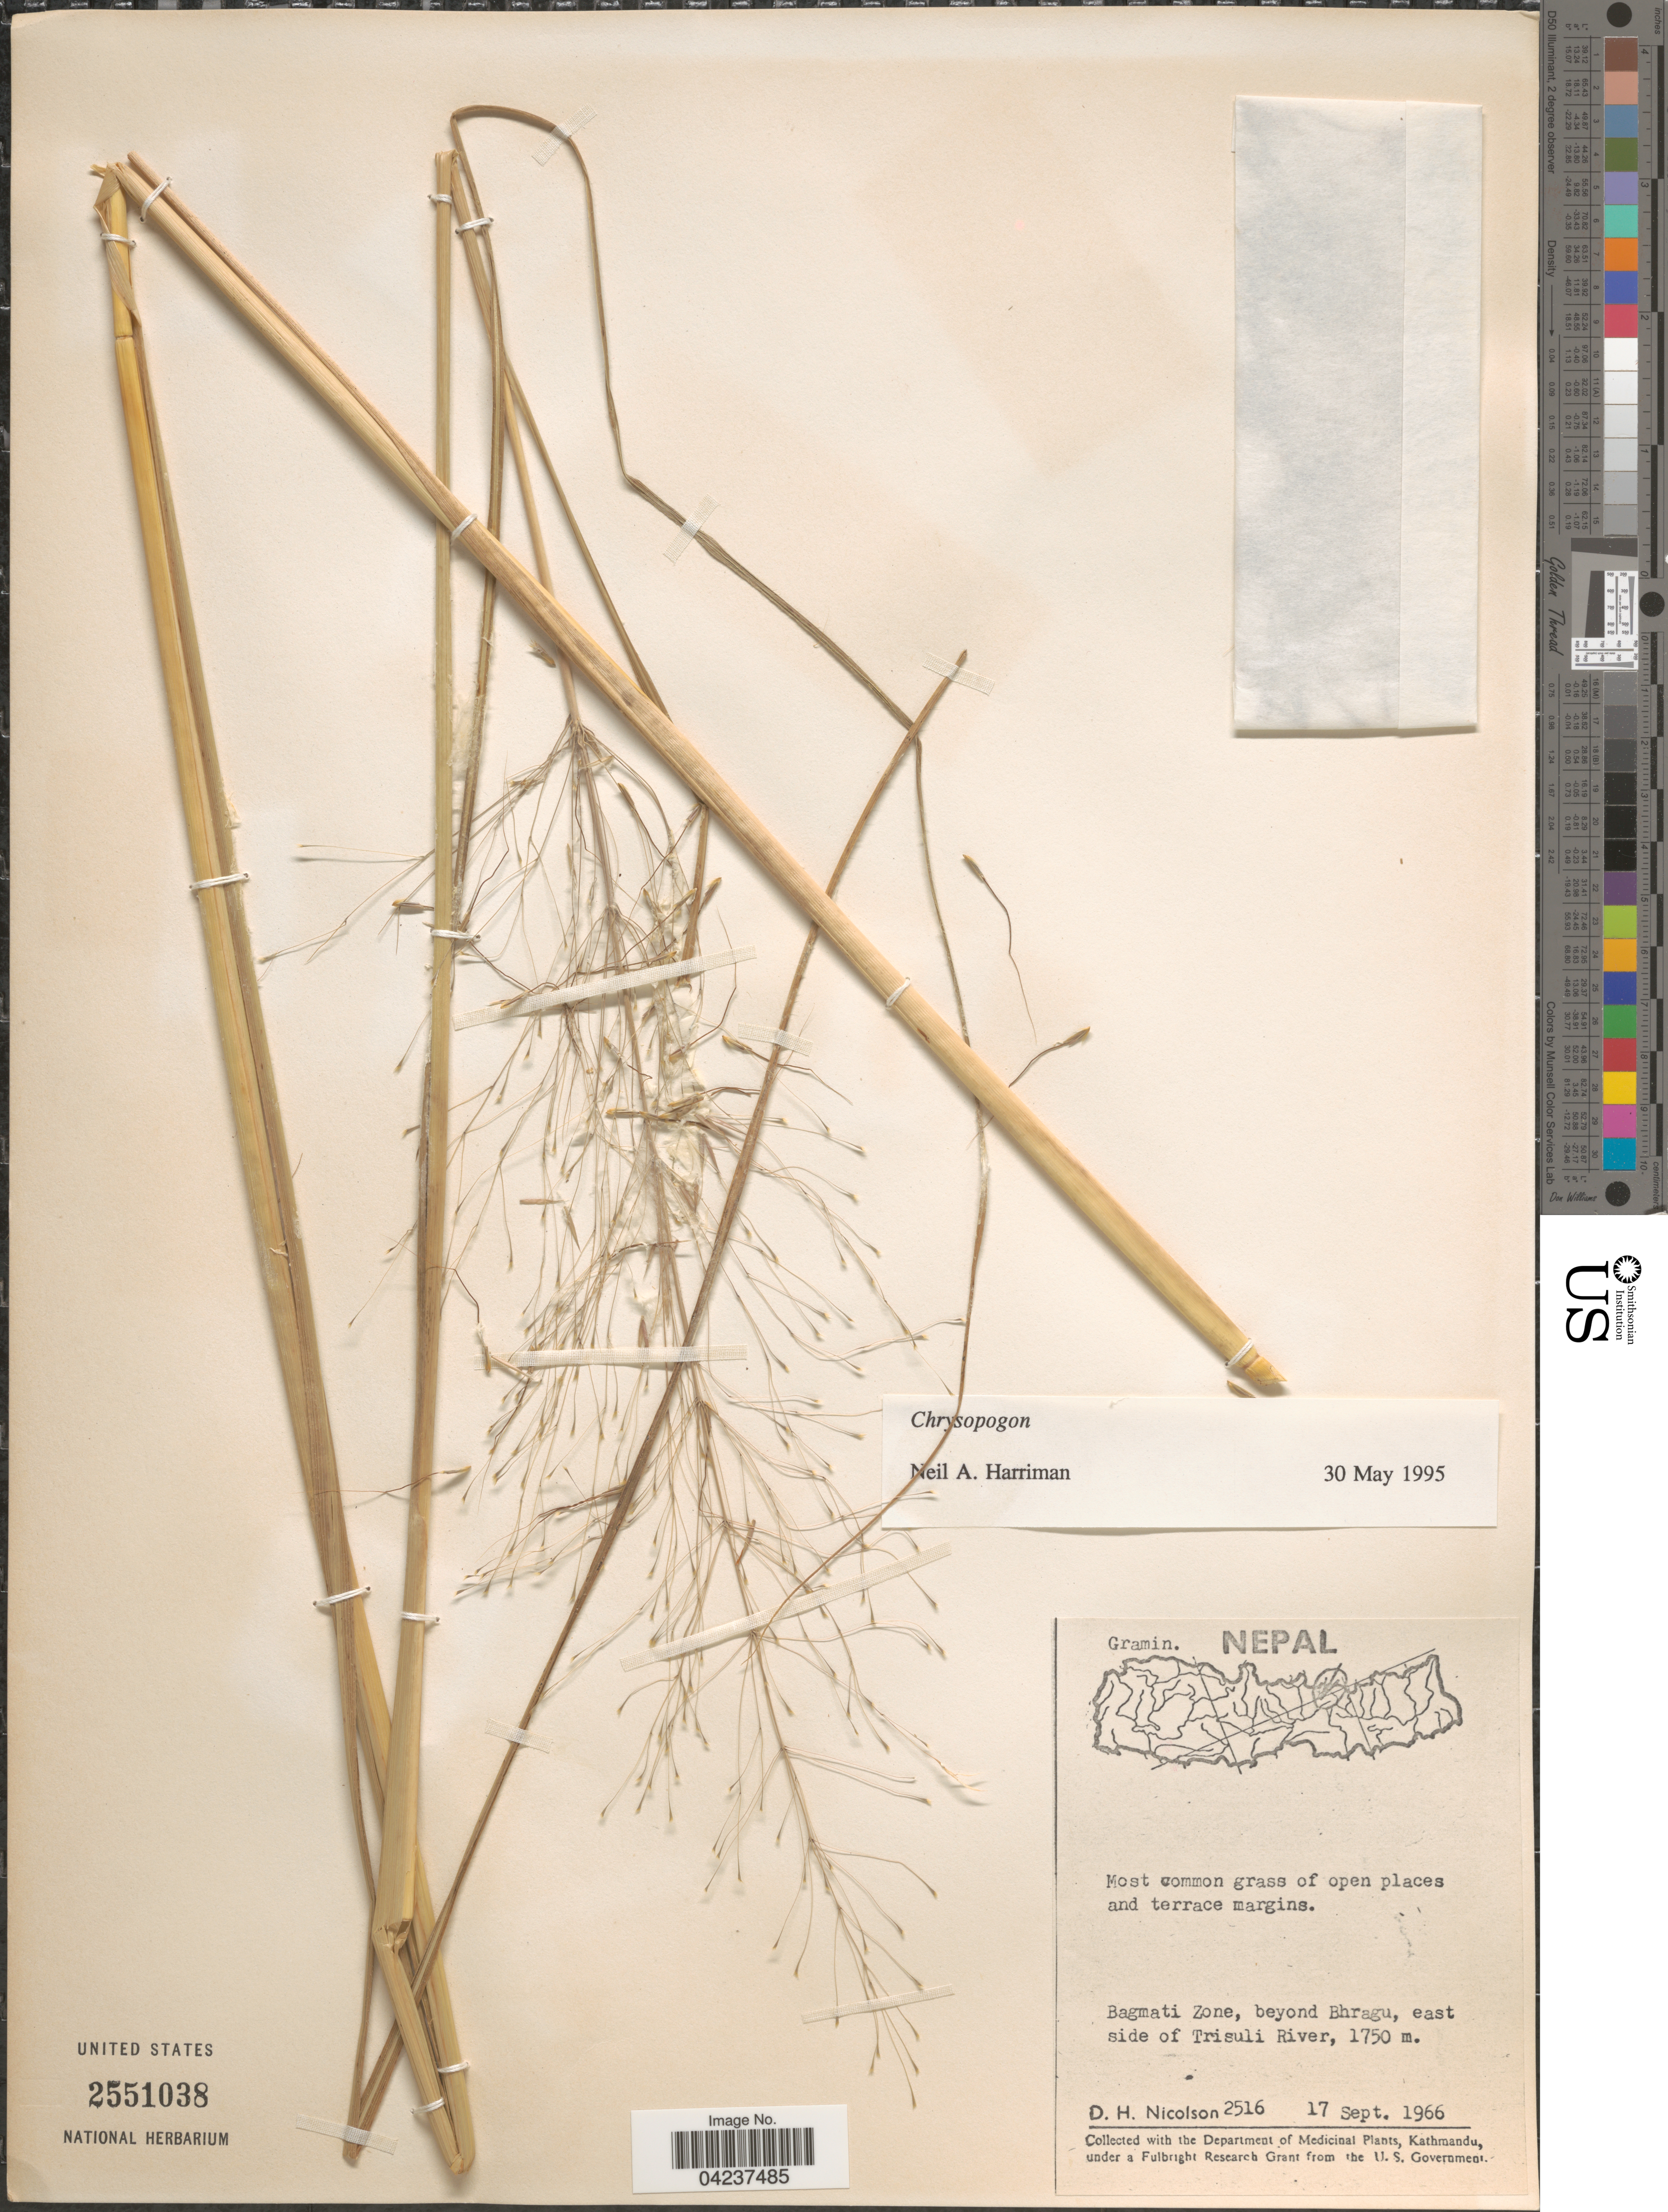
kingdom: Plantae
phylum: Tracheophyta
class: Liliopsida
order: Poales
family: Poaceae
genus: Chrysopogon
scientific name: Chrysopogon sp.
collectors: D. H. Nicolson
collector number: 2516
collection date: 1966-09-17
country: Nepal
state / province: Bagmati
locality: Bagmati Zone, beyond Bhragu, east side of Trisuli River.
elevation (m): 1750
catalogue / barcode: US 2551038